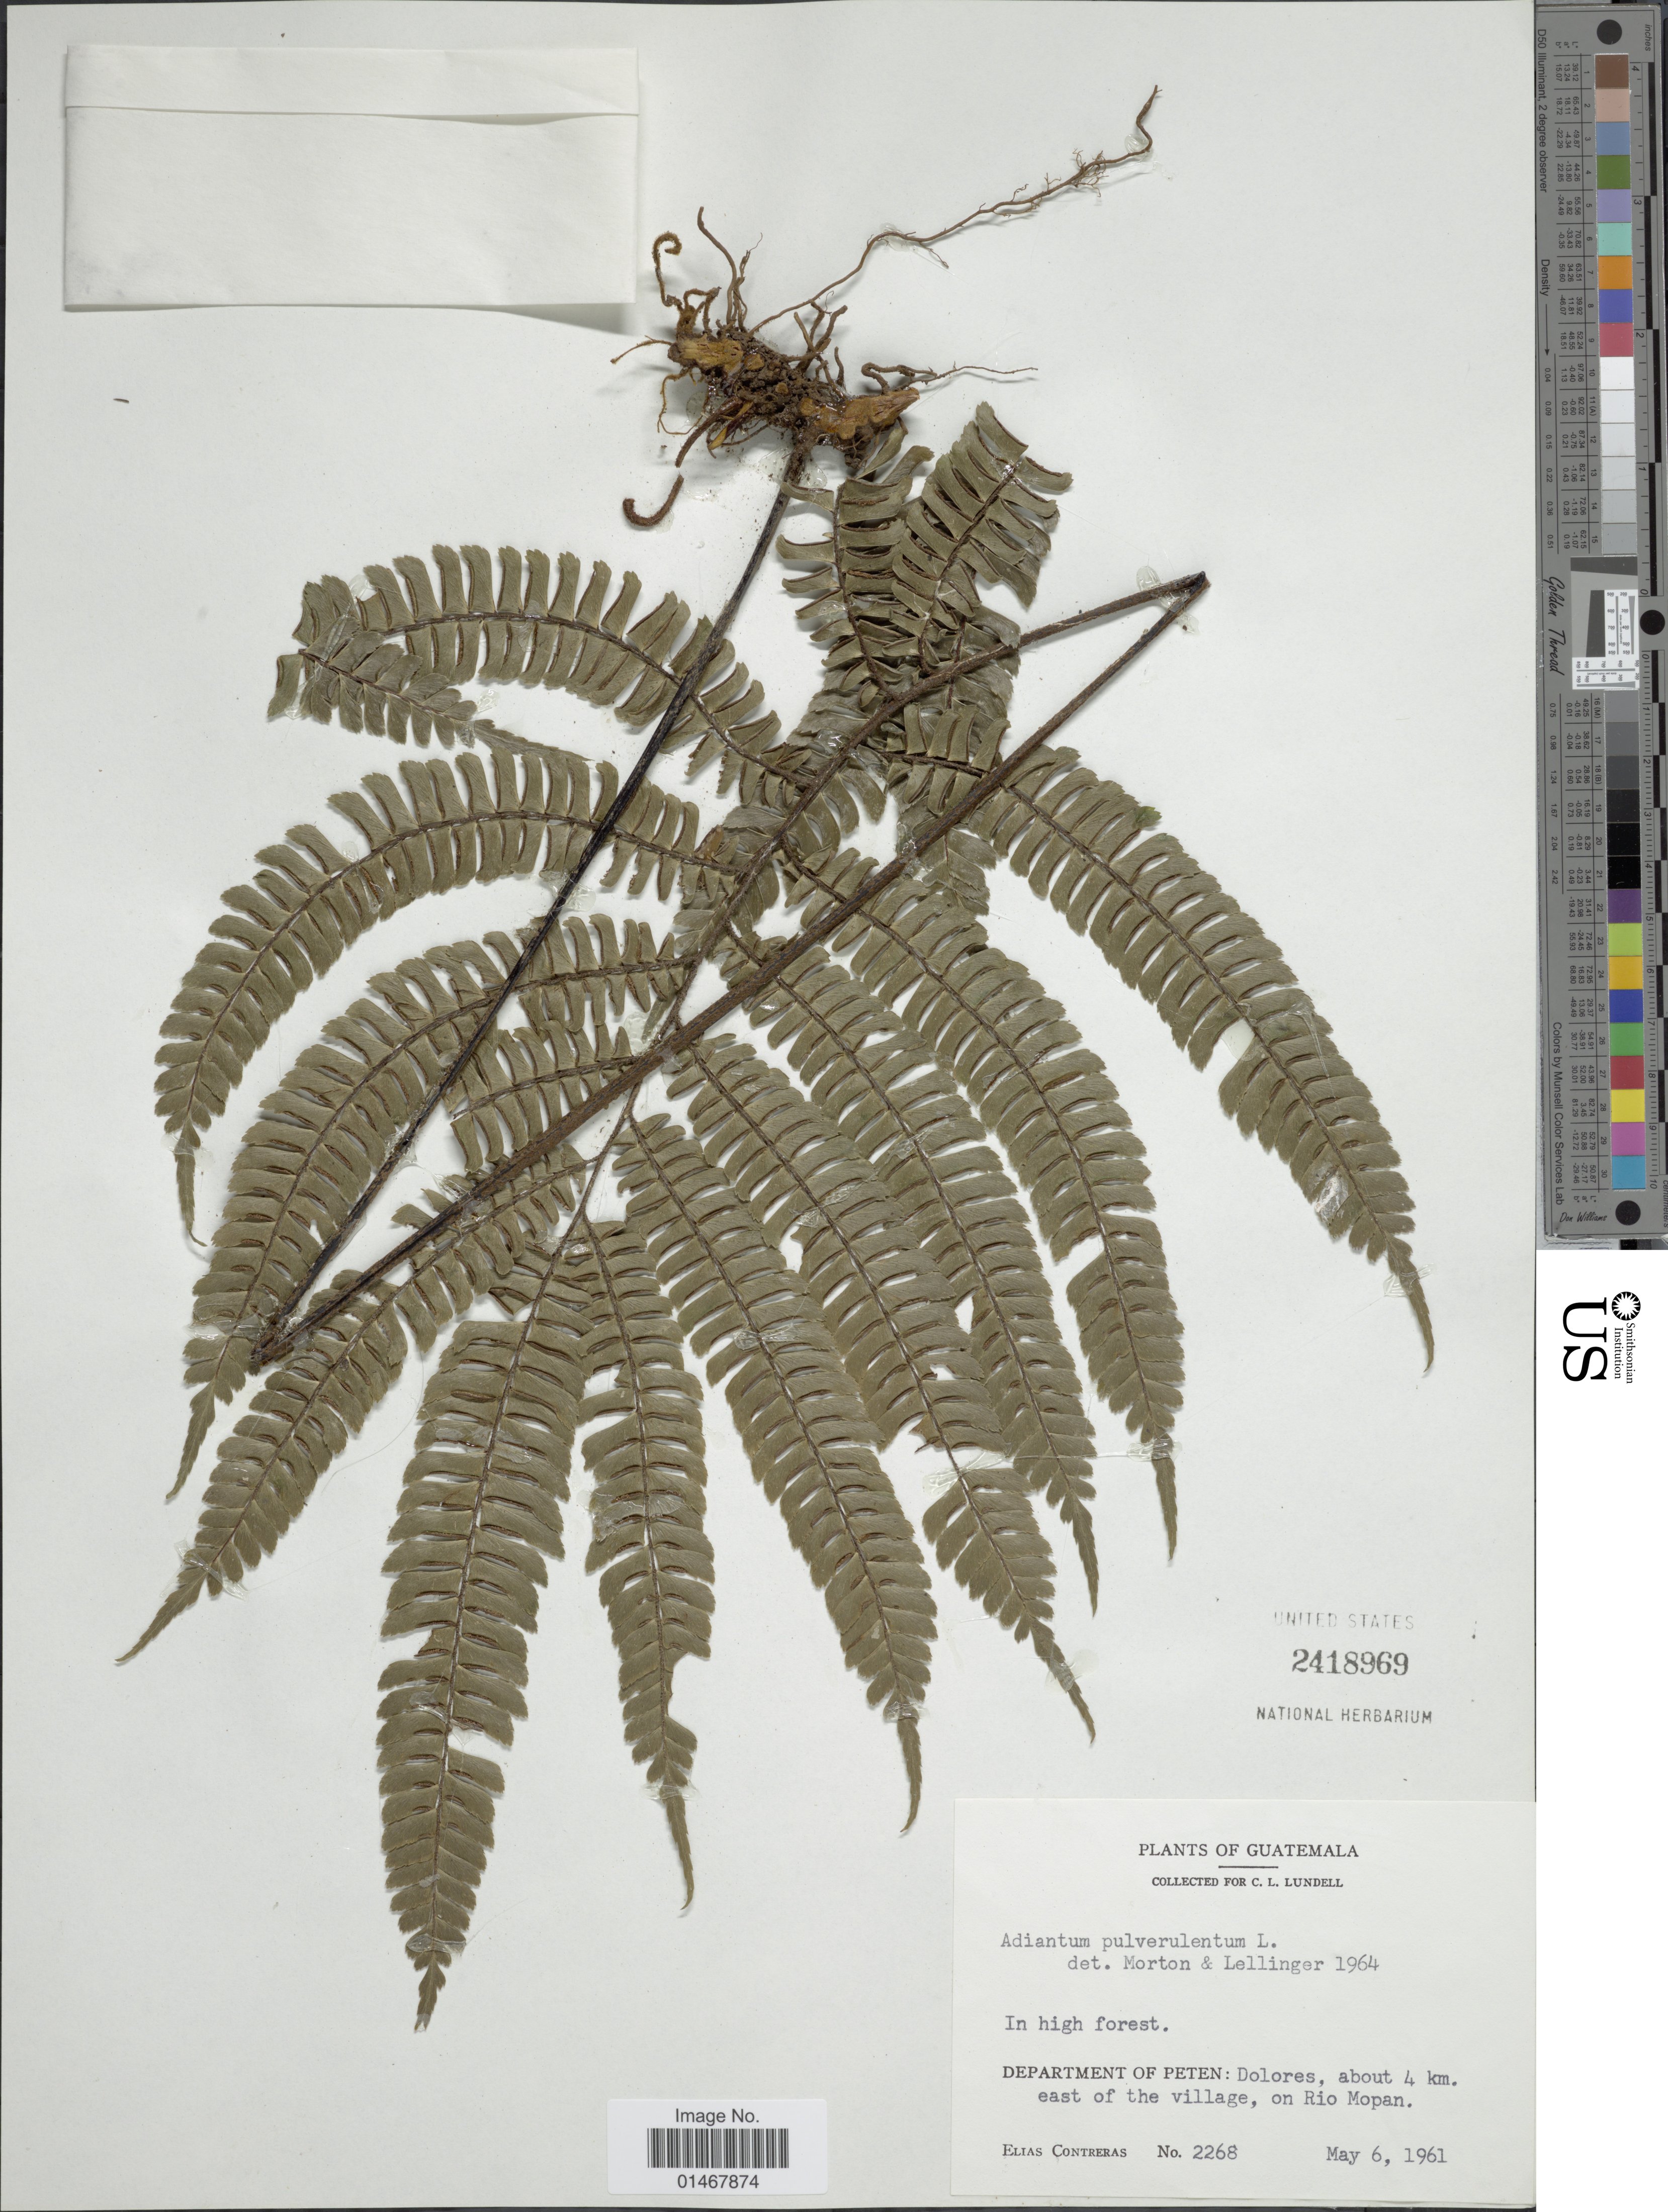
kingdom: Plantae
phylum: Tracheophyta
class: Polypodiopsida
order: Polypodiales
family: Pteridaceae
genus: Adiantum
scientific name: Adiantum pulverulentum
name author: L.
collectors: E. Contreras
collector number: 2268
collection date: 1961-05-06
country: Guatemala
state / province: El Petén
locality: Department of Peten: Dolores, about 40 km east of the village, On Rio Mopan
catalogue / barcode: US 2418969